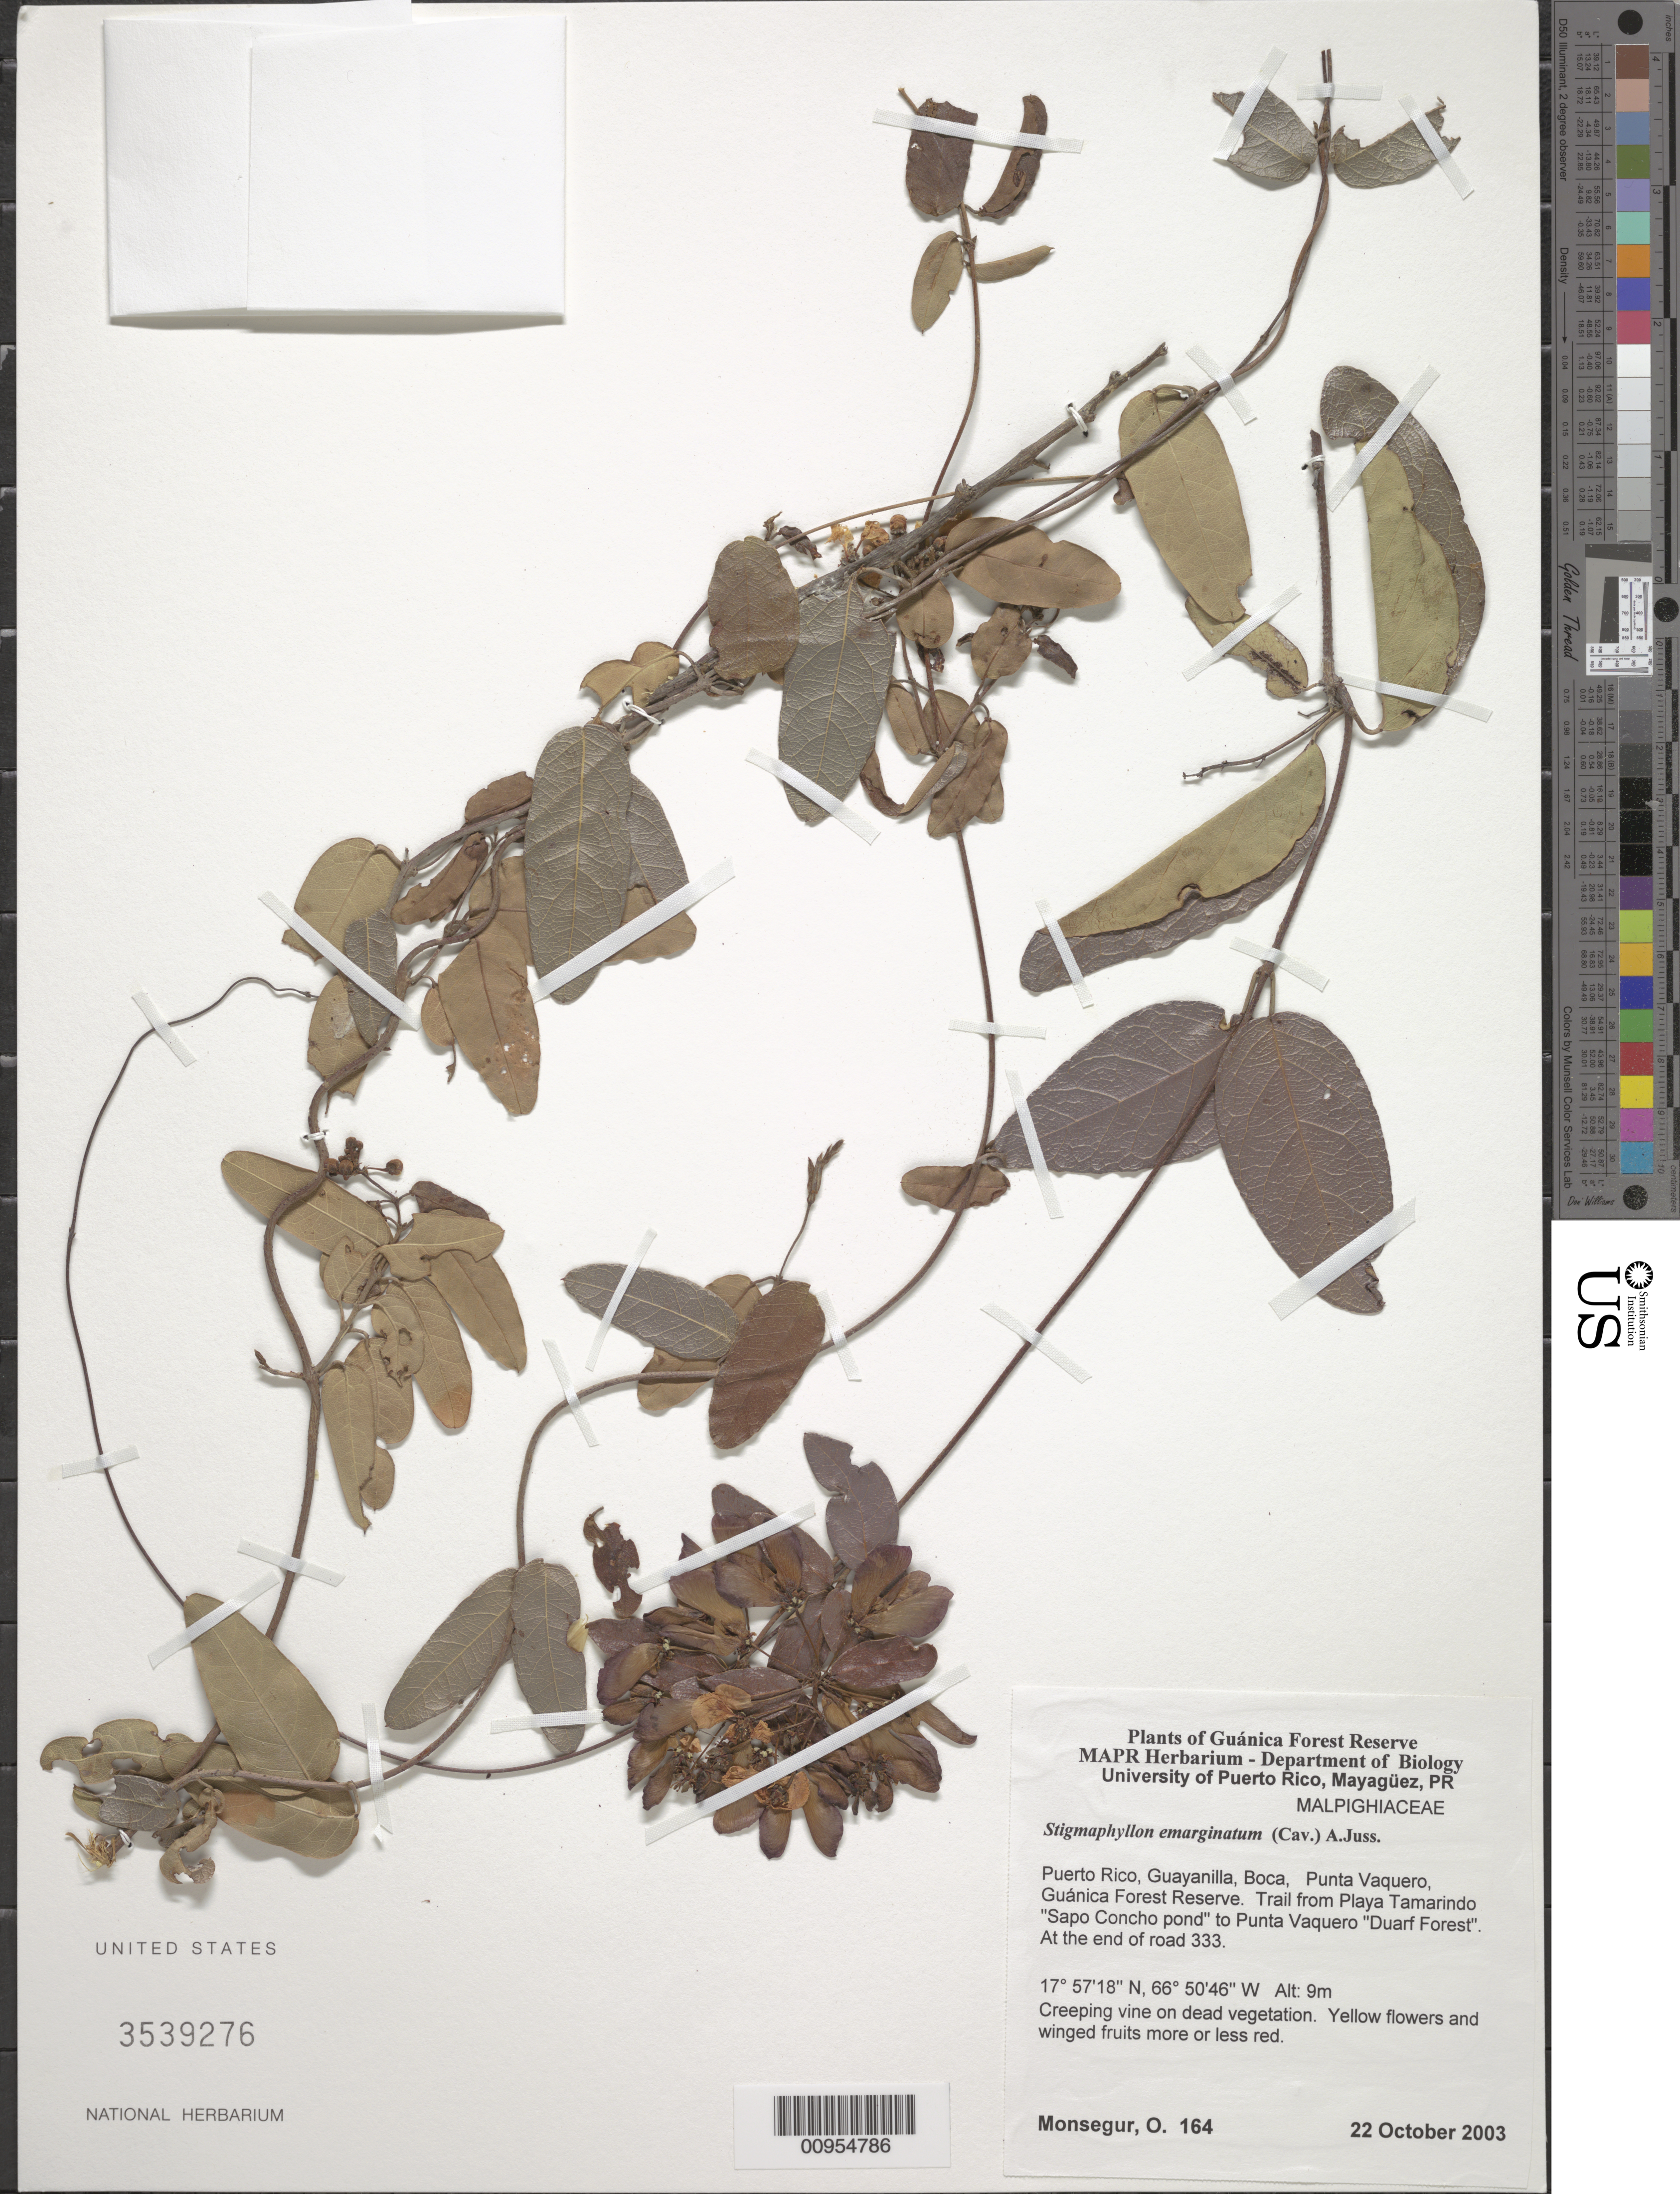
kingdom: Plantae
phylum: Tracheophyta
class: Magnoliopsida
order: Malpighiales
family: Malpighiaceae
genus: Stigmaphyllon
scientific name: Stigmaphyllon emarginatum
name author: (Cav.) A. Juss.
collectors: O. Monsegur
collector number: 164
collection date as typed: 22 Oct 2003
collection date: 2003-10-22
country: Puerto Rico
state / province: Guayanilla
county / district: Boca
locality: Guánica Forest Reserve. Punta Vaquero. Trail from Playa Tamarindo "Sapo Concho pond" to Punta Vaquero "Dwarf Forest". At the end of road 333.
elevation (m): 9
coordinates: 17.5718, 66.50464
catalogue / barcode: US 3539276